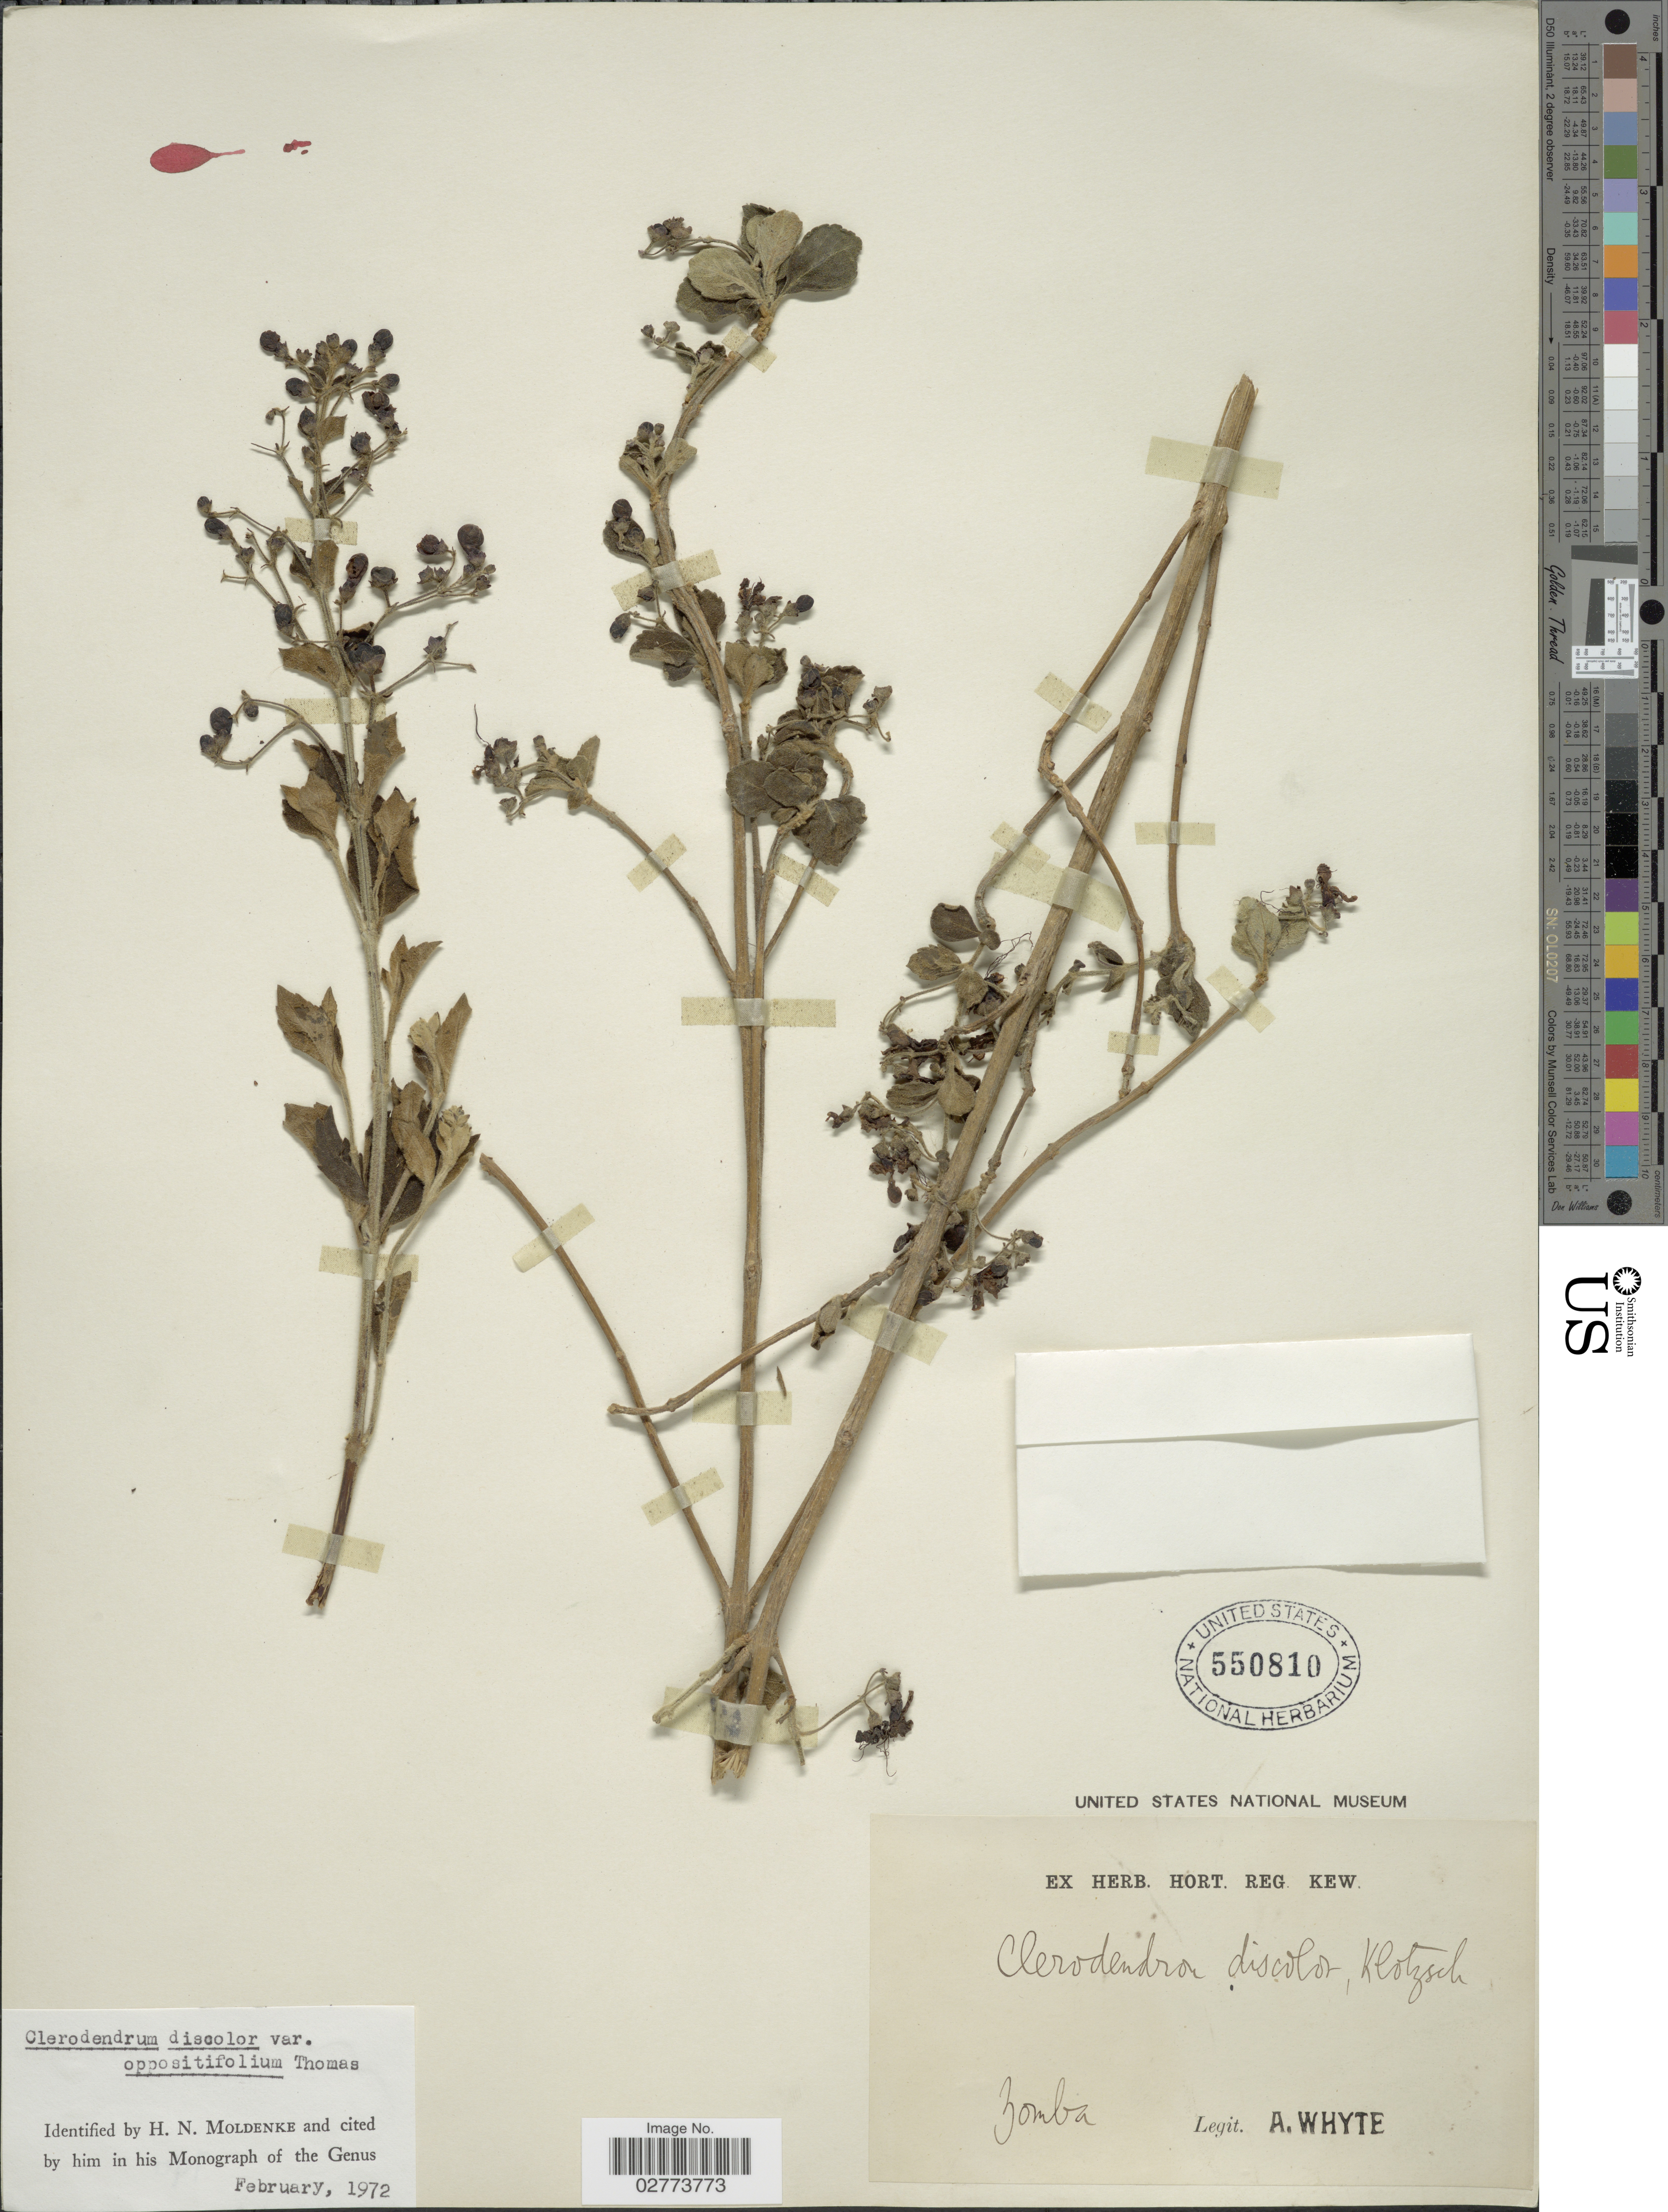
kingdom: Plantae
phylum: Tracheophyta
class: Magnoliopsida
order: Lamiales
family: Lamiaceae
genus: Clerodendrum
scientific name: Clerodendrum discolor var. oppositifolium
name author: B. Thomas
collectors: A. Whyte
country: Malawi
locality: Zomba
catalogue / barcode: US 550810